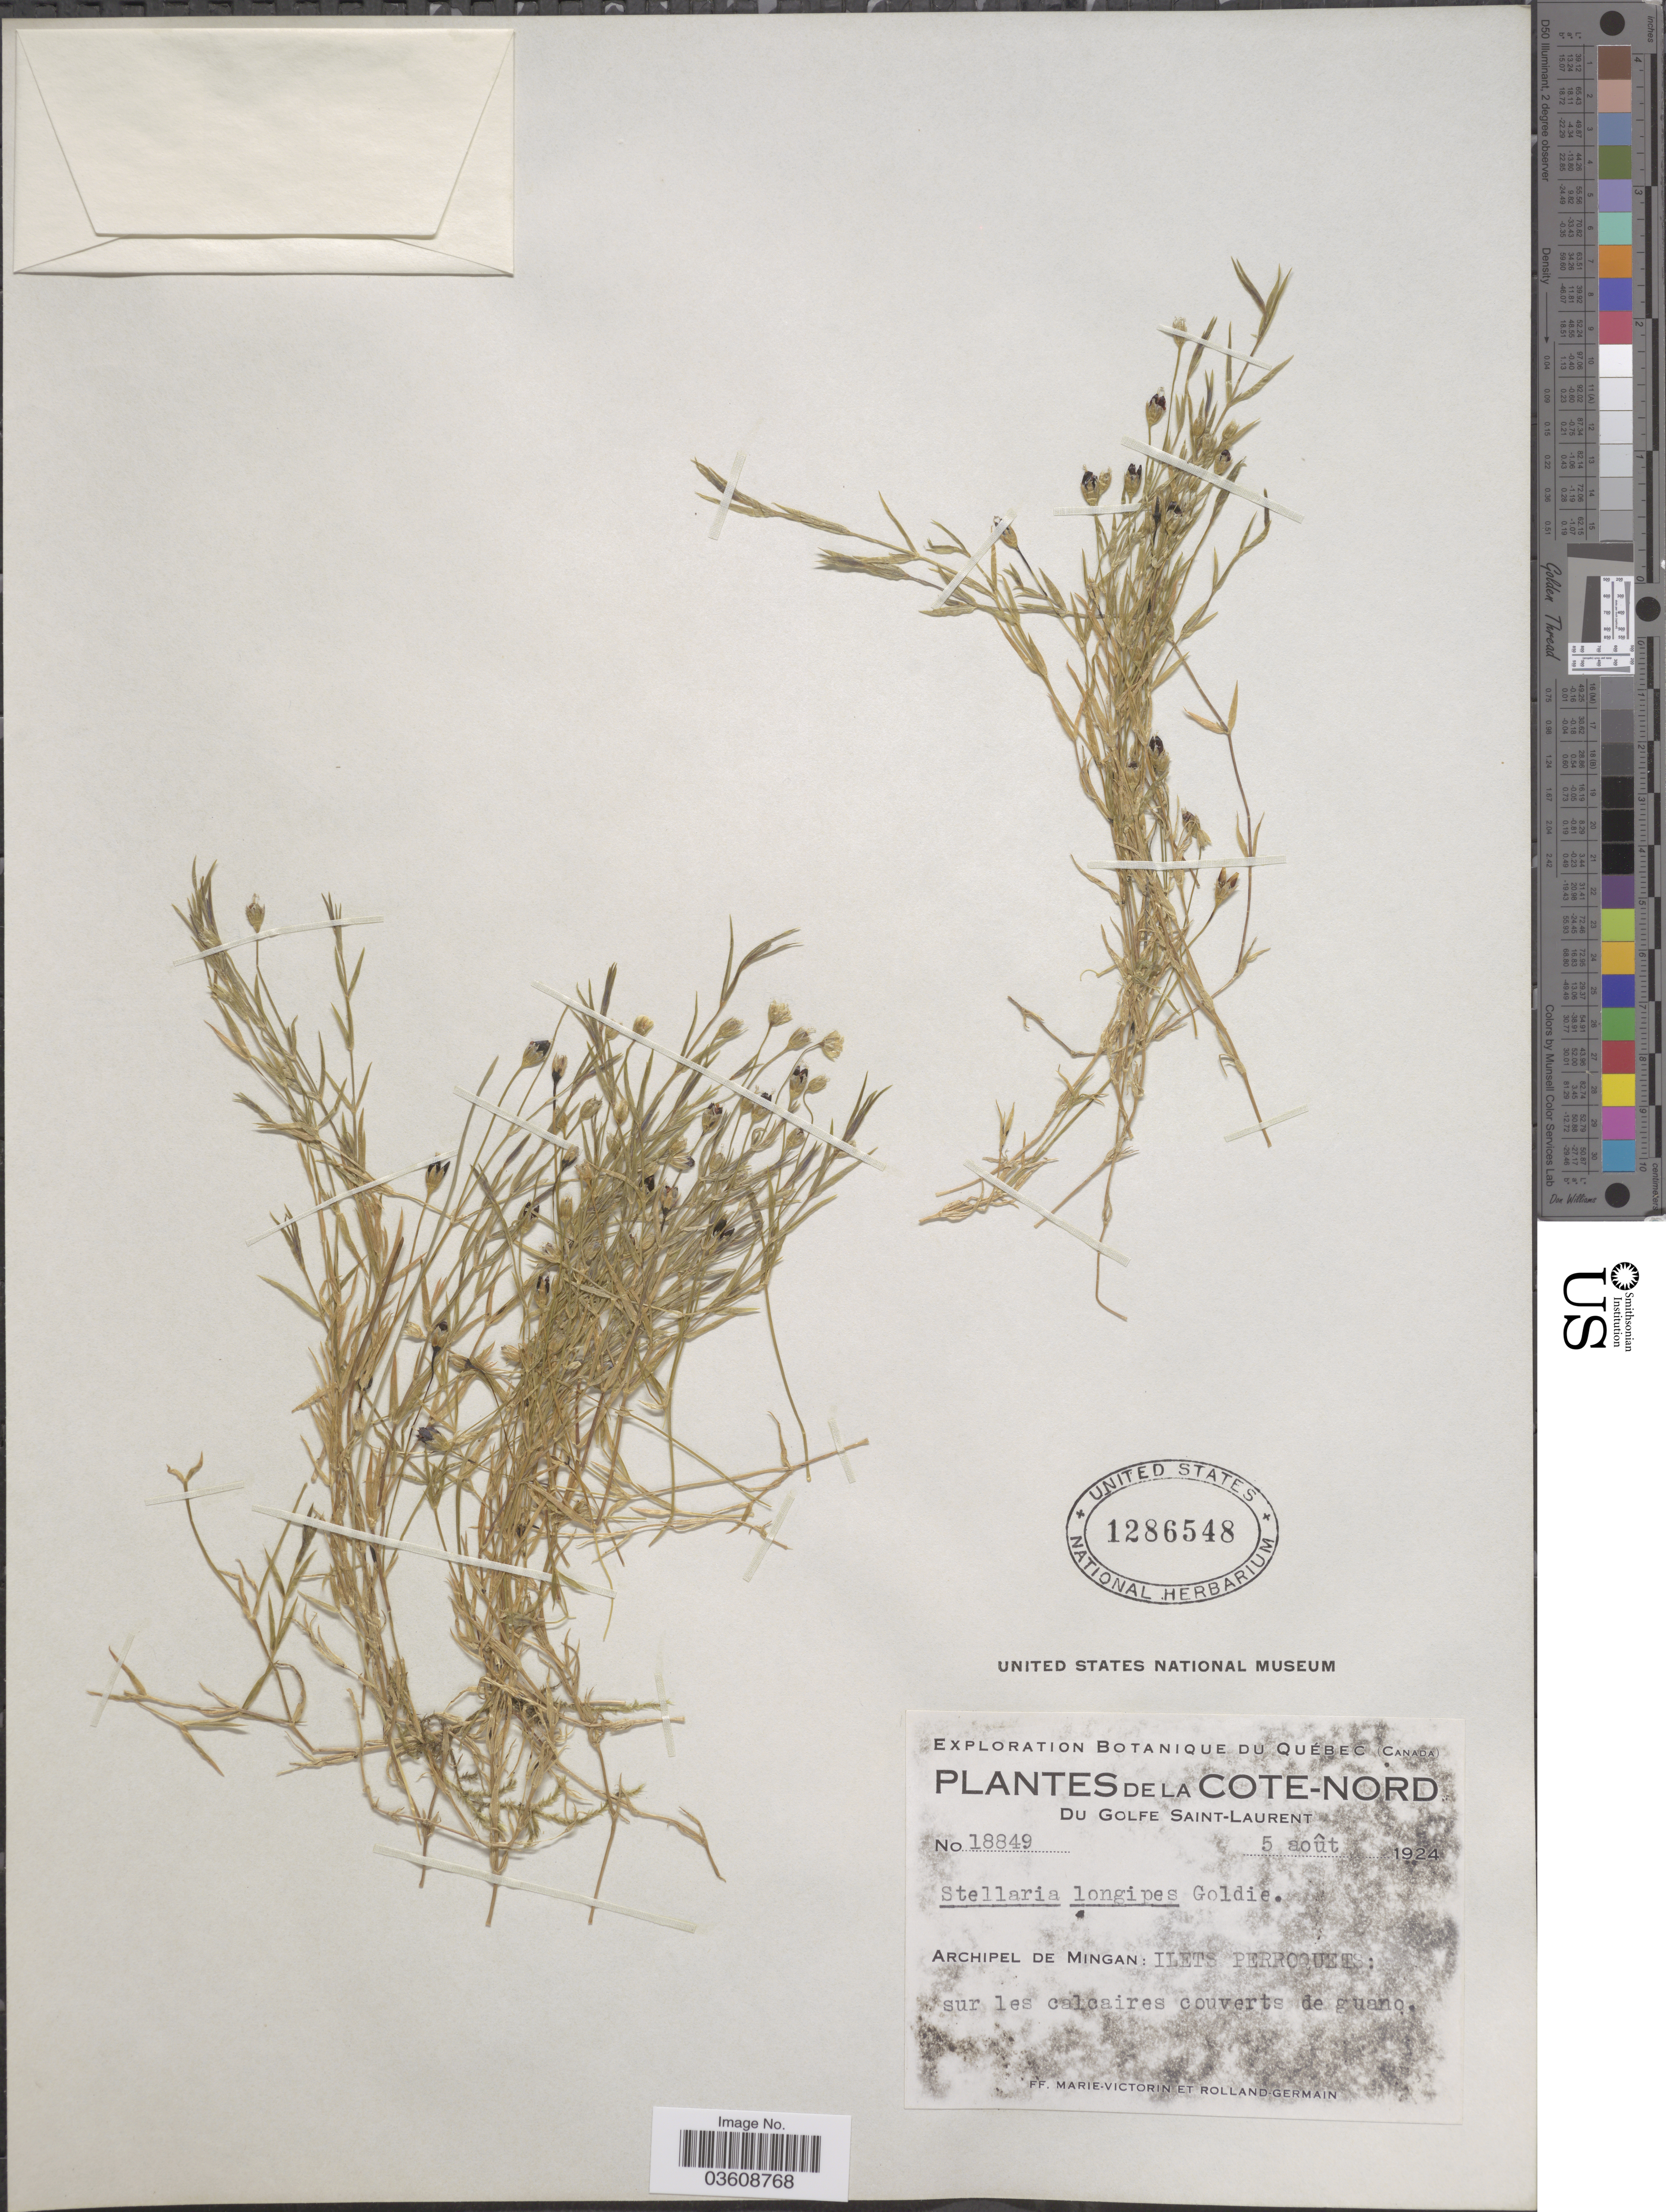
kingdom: Plantae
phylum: Tracheophyta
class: Magnoliopsida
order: Caryophyllales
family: Caryophyllaceae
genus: Stellaria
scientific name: Stellaria longipes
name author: Goldie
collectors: F. Marie-Victorin & Rolland-Germain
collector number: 18849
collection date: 1924-08-05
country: Canada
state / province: Quebec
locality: Cote-Nord. Du Golfe Saint-Laurent. Archipel de Mingan: Ilets Perroquets.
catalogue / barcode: US 1286548